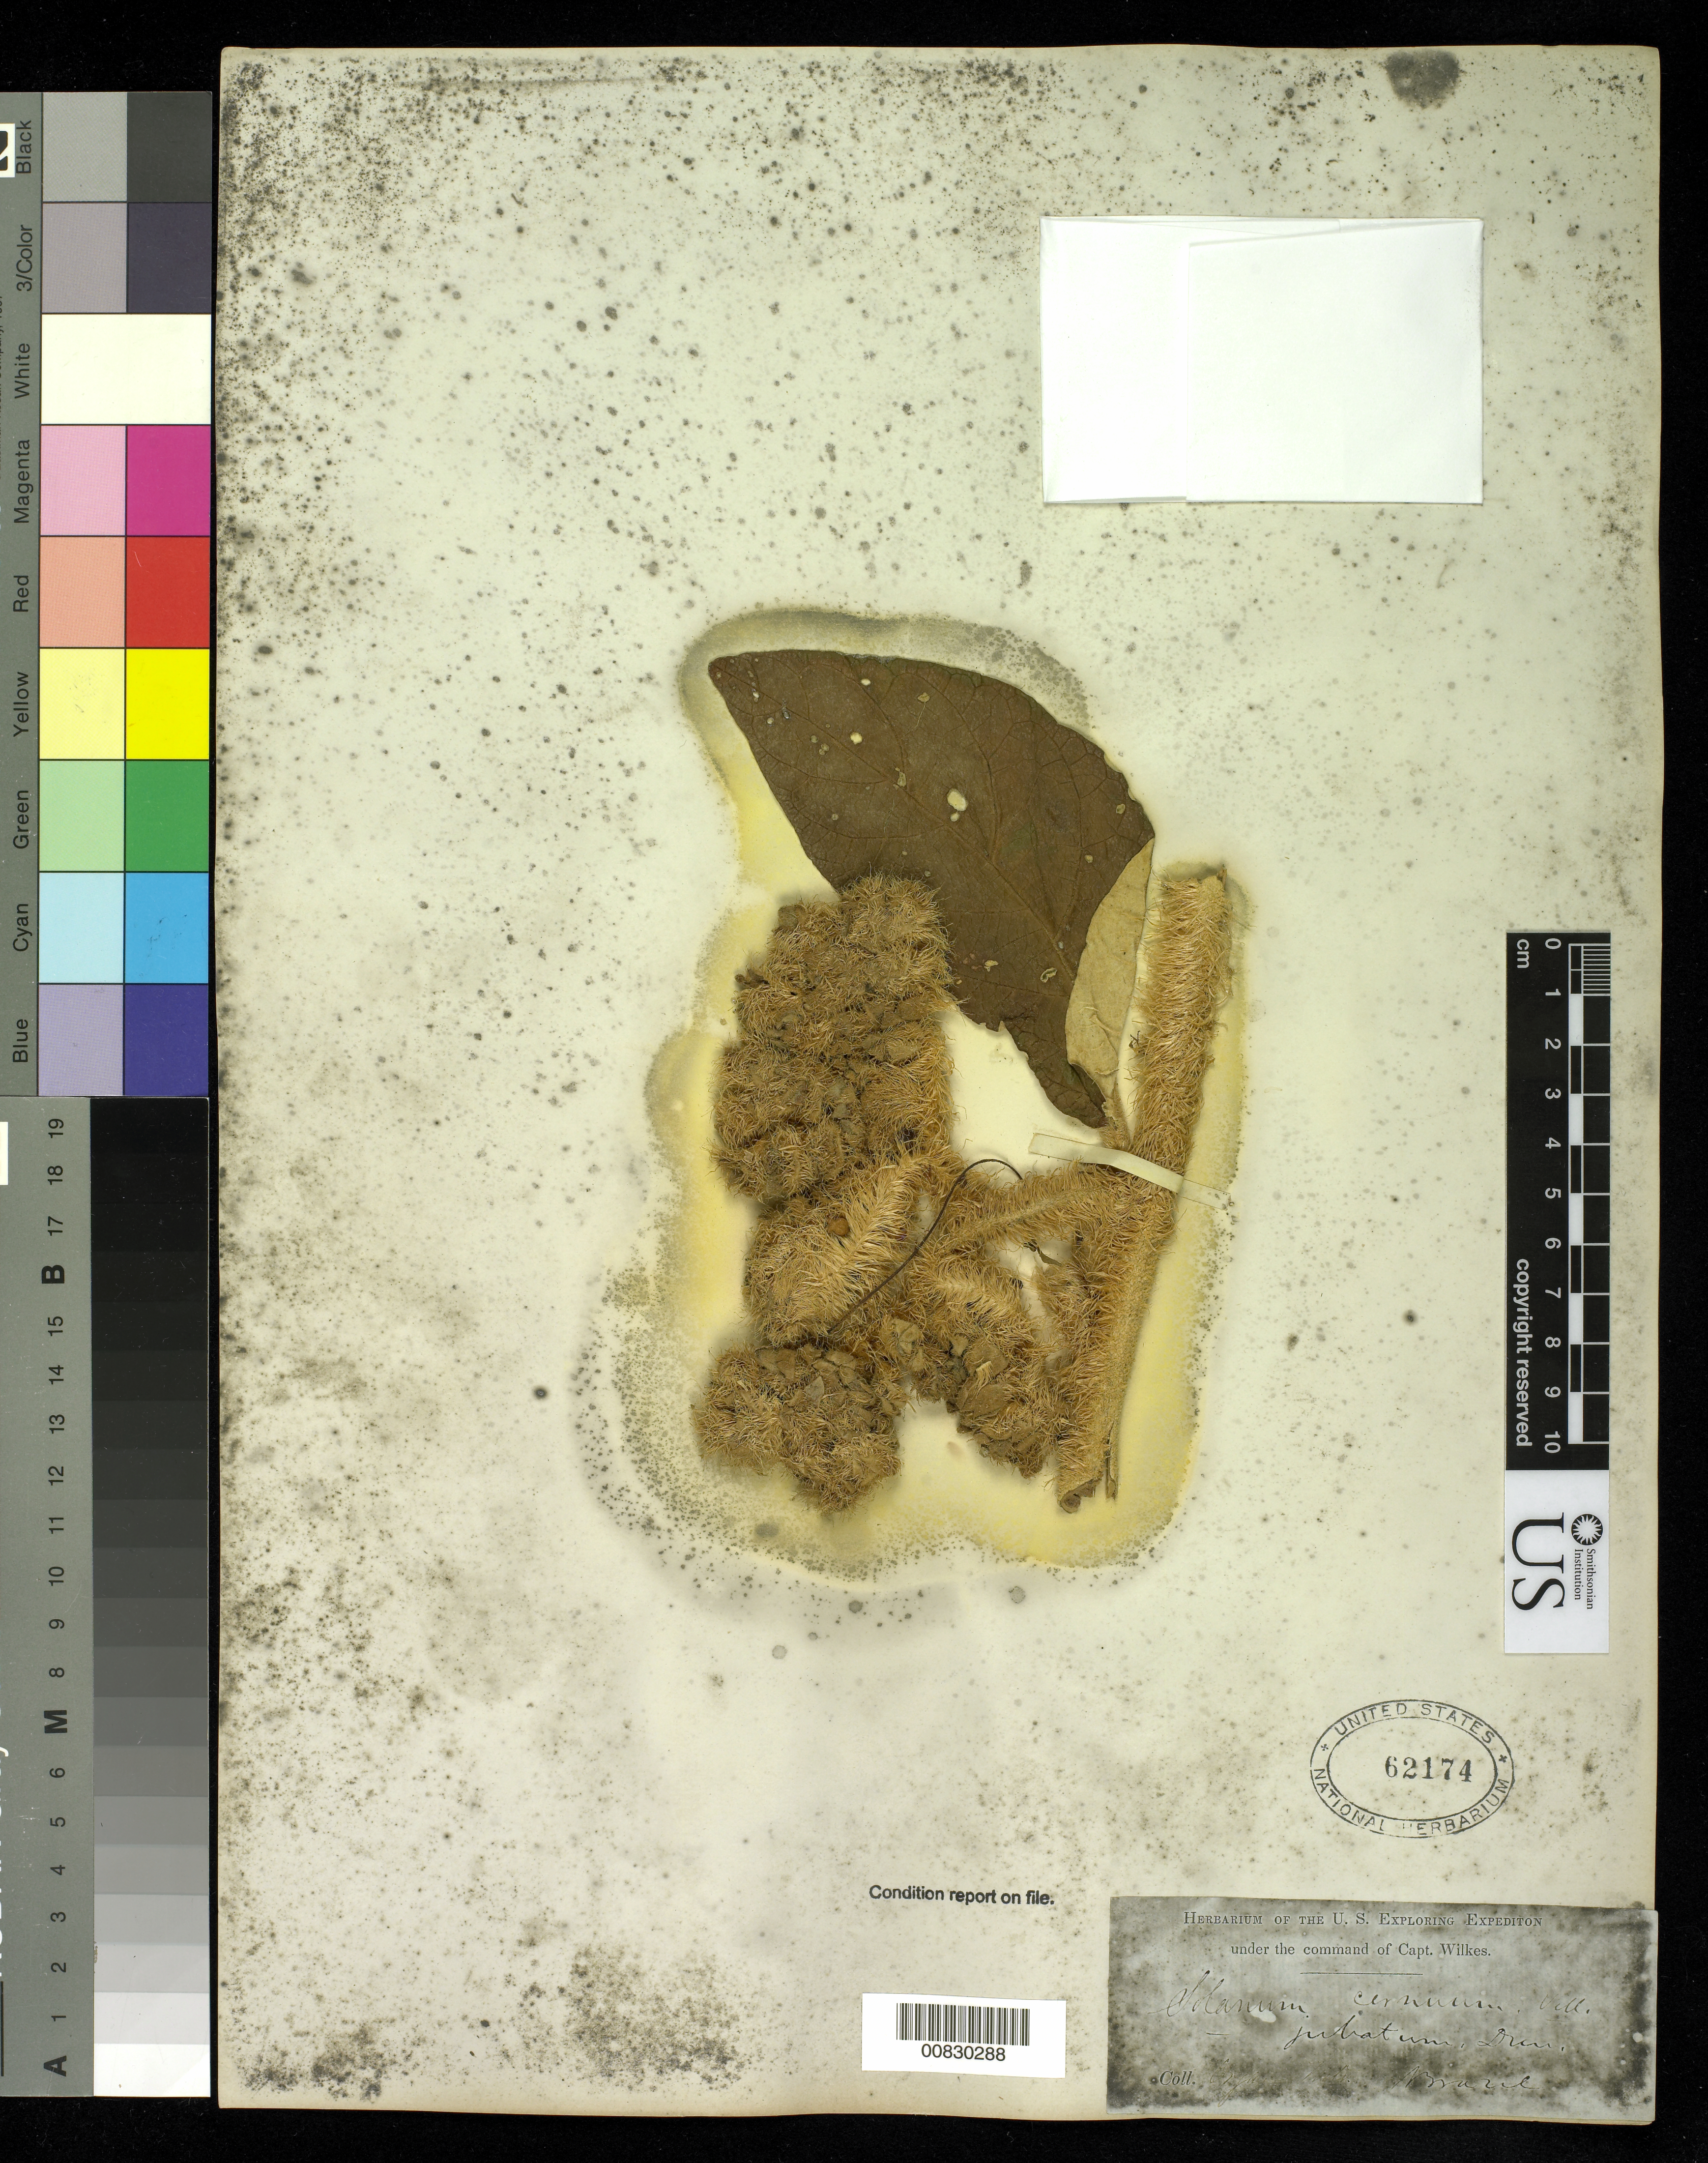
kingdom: Plantae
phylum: Tracheophyta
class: Magnoliopsida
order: Solanales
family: Solanaceae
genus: Solanum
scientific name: Solanum cernuum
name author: Vell.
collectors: Wilkes Explor. Exped.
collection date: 1838/1842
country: Brazil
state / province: Rio de Janeiro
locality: Organ Mountains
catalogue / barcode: US 62174